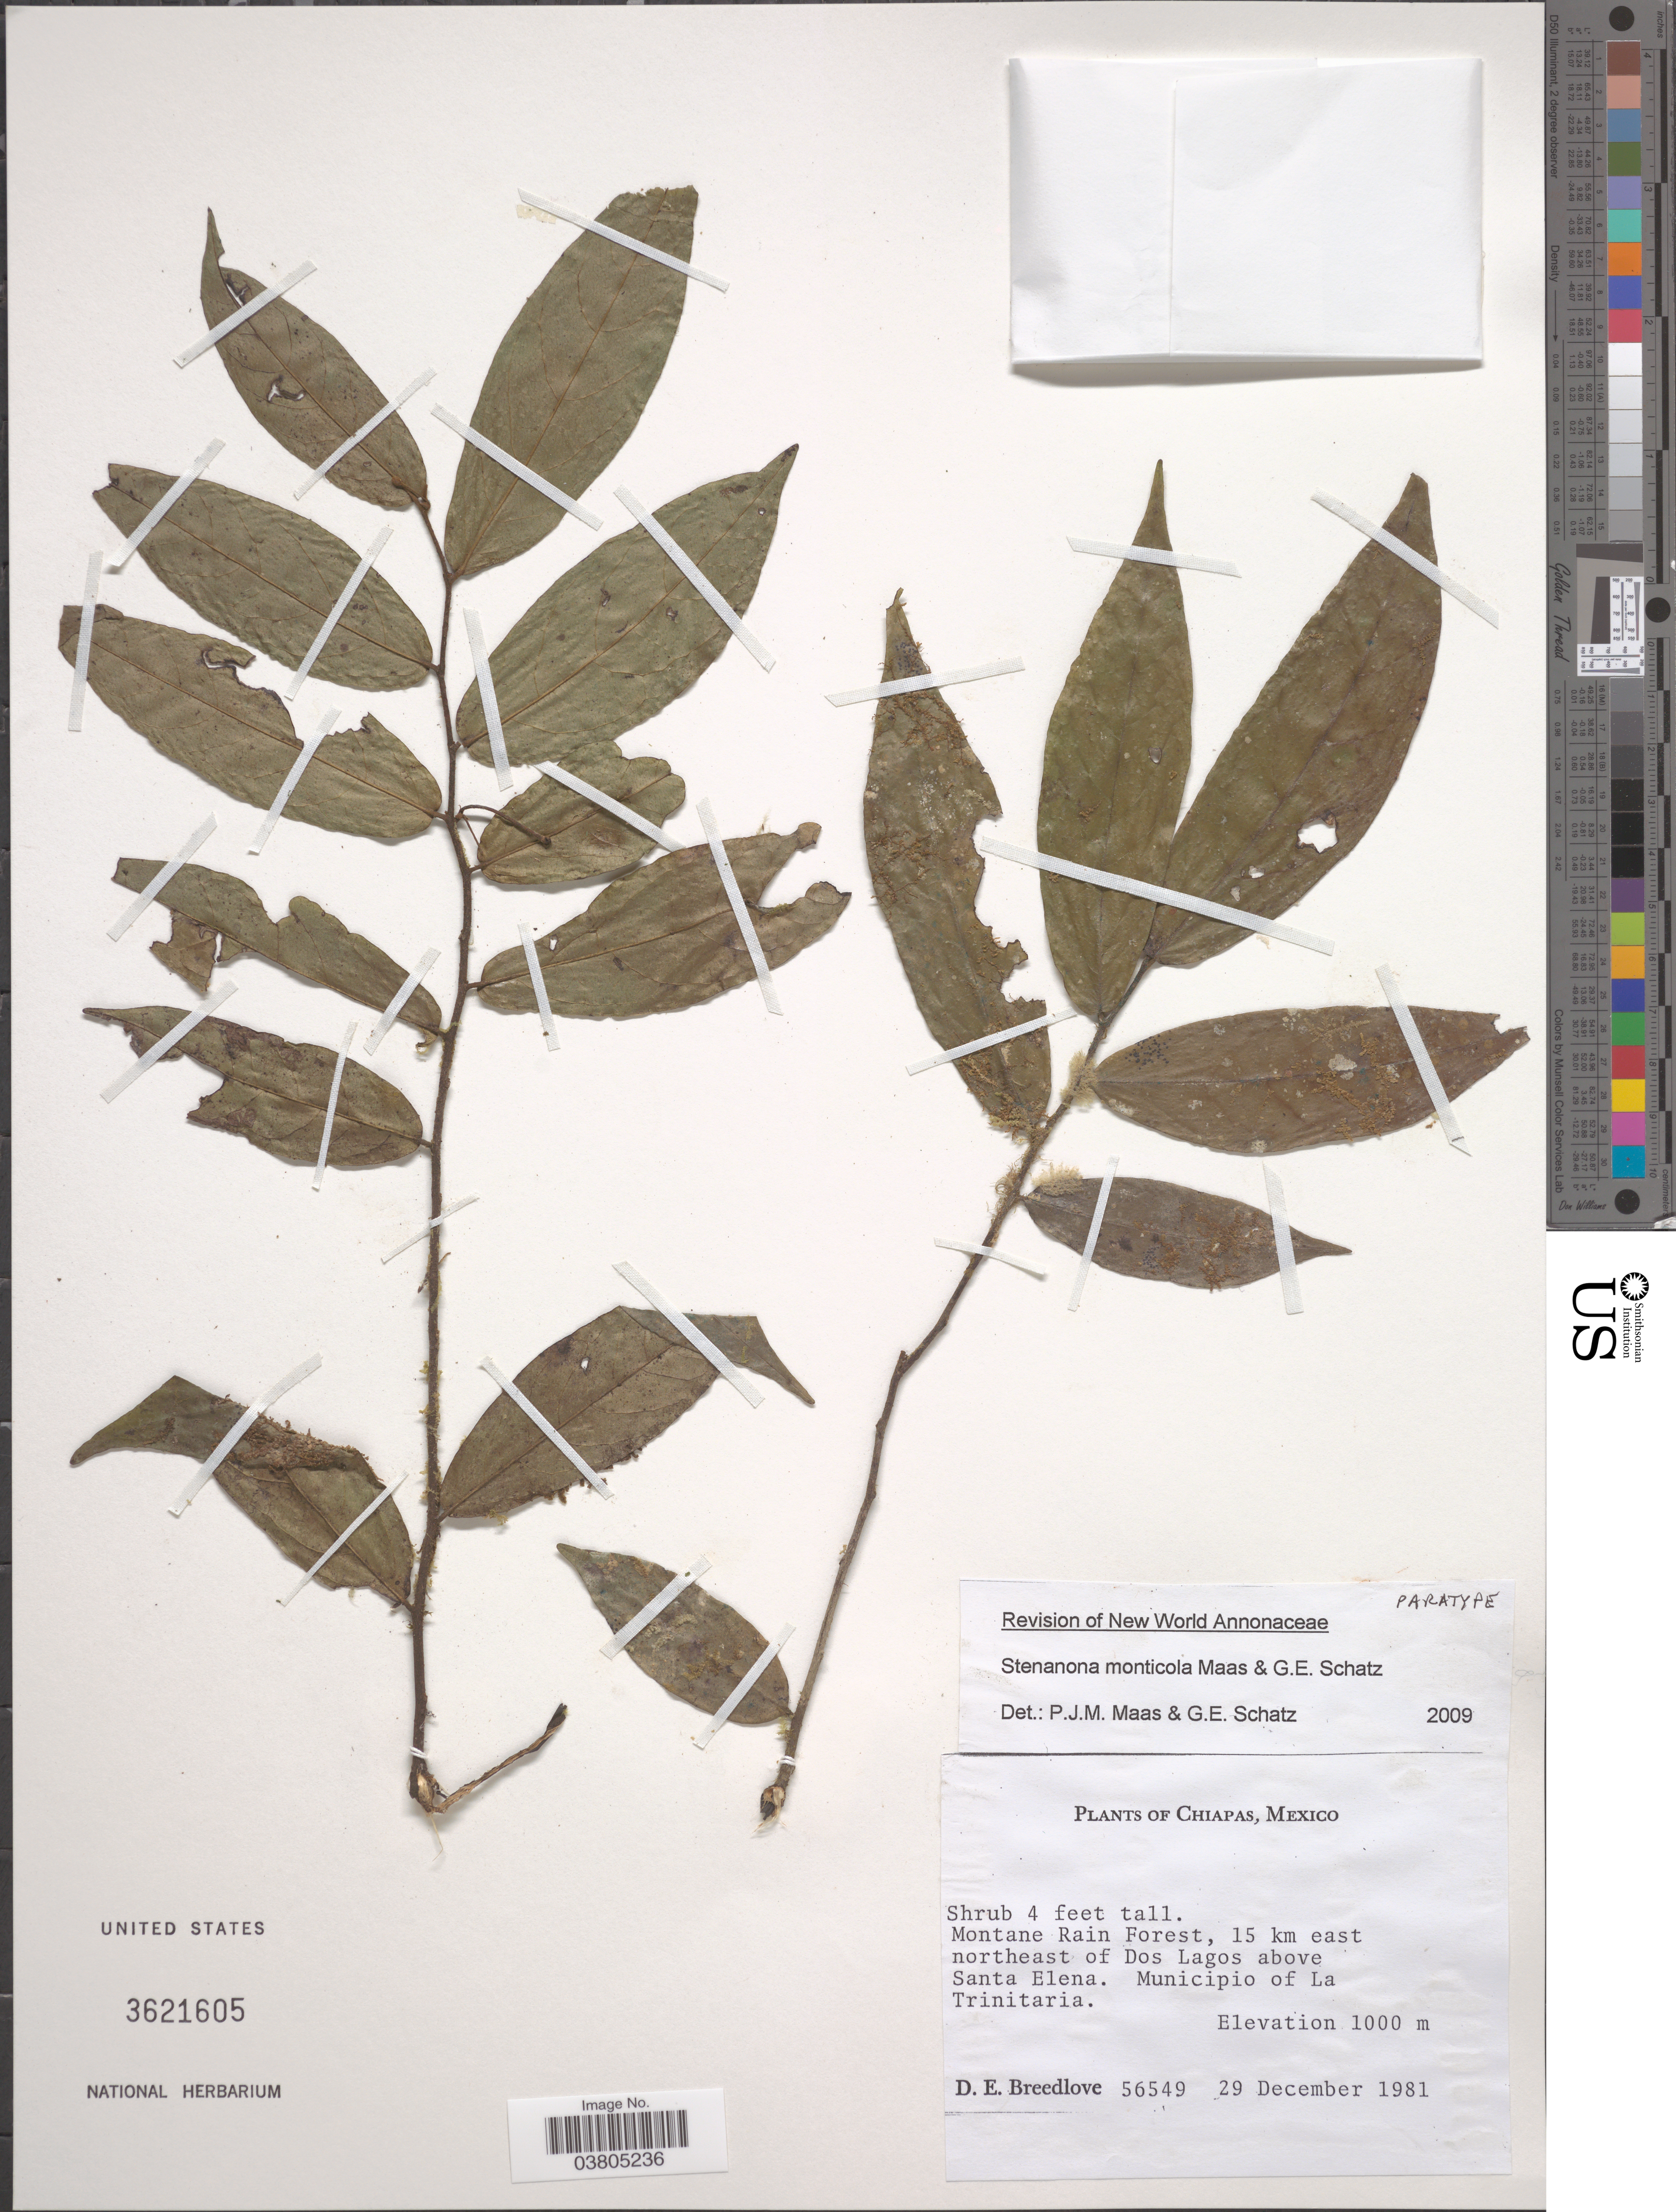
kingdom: Plantae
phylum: Tracheophyta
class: Magnoliopsida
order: Magnoliales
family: Annonaceae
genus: Stenanona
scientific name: Stenanona monticola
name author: Maas & G.E. Schatz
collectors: D. E. Breedlove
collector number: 56549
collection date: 1981-12-29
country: Mexico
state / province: Chiapas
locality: Montane Rain Forest, 15 km east northeast of Dos Lagos above Santa Elena. Municipio of La Trinitaria.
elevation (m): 1000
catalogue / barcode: US 3621605